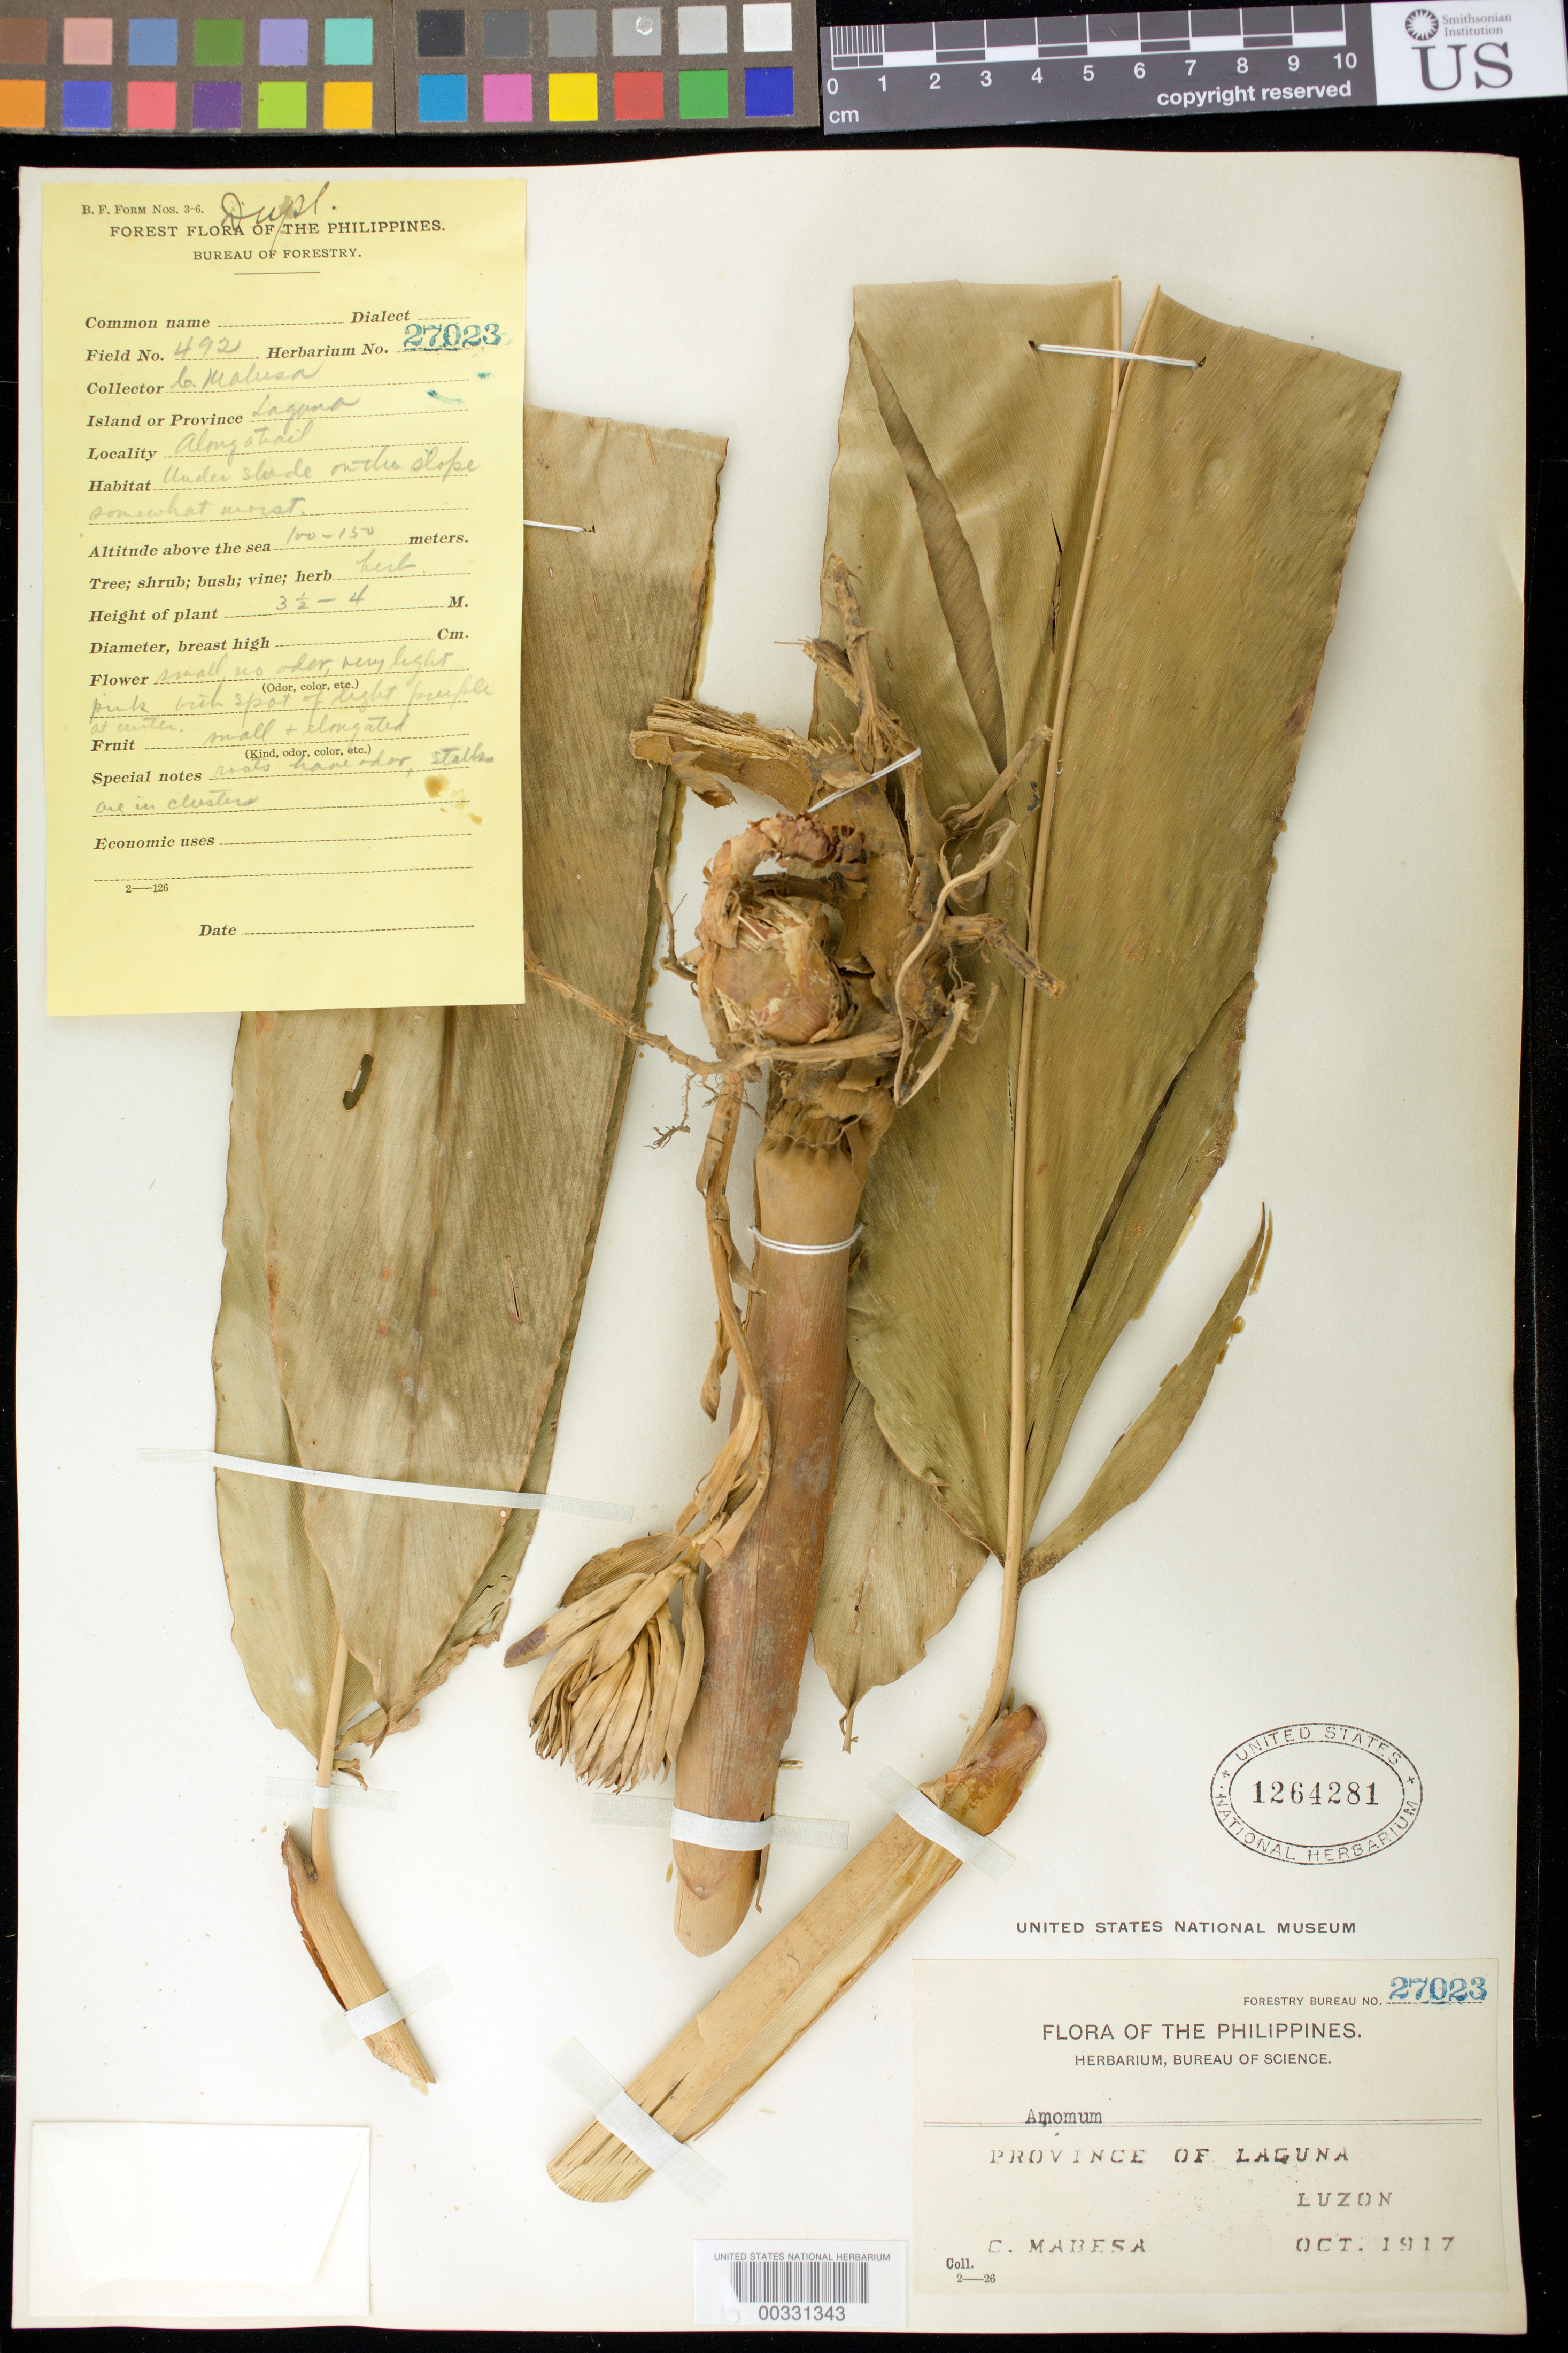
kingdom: Plantae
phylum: Tracheophyta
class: Liliopsida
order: Zingiberales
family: Zingiberaceae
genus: Amomum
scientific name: Amomum sp.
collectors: C. Mabesa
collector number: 492 / For. Bur. 27023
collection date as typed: Oct 1917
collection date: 1917-10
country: Philippines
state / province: Calabarzon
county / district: Laguna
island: Luzon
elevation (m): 100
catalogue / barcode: US 1264281